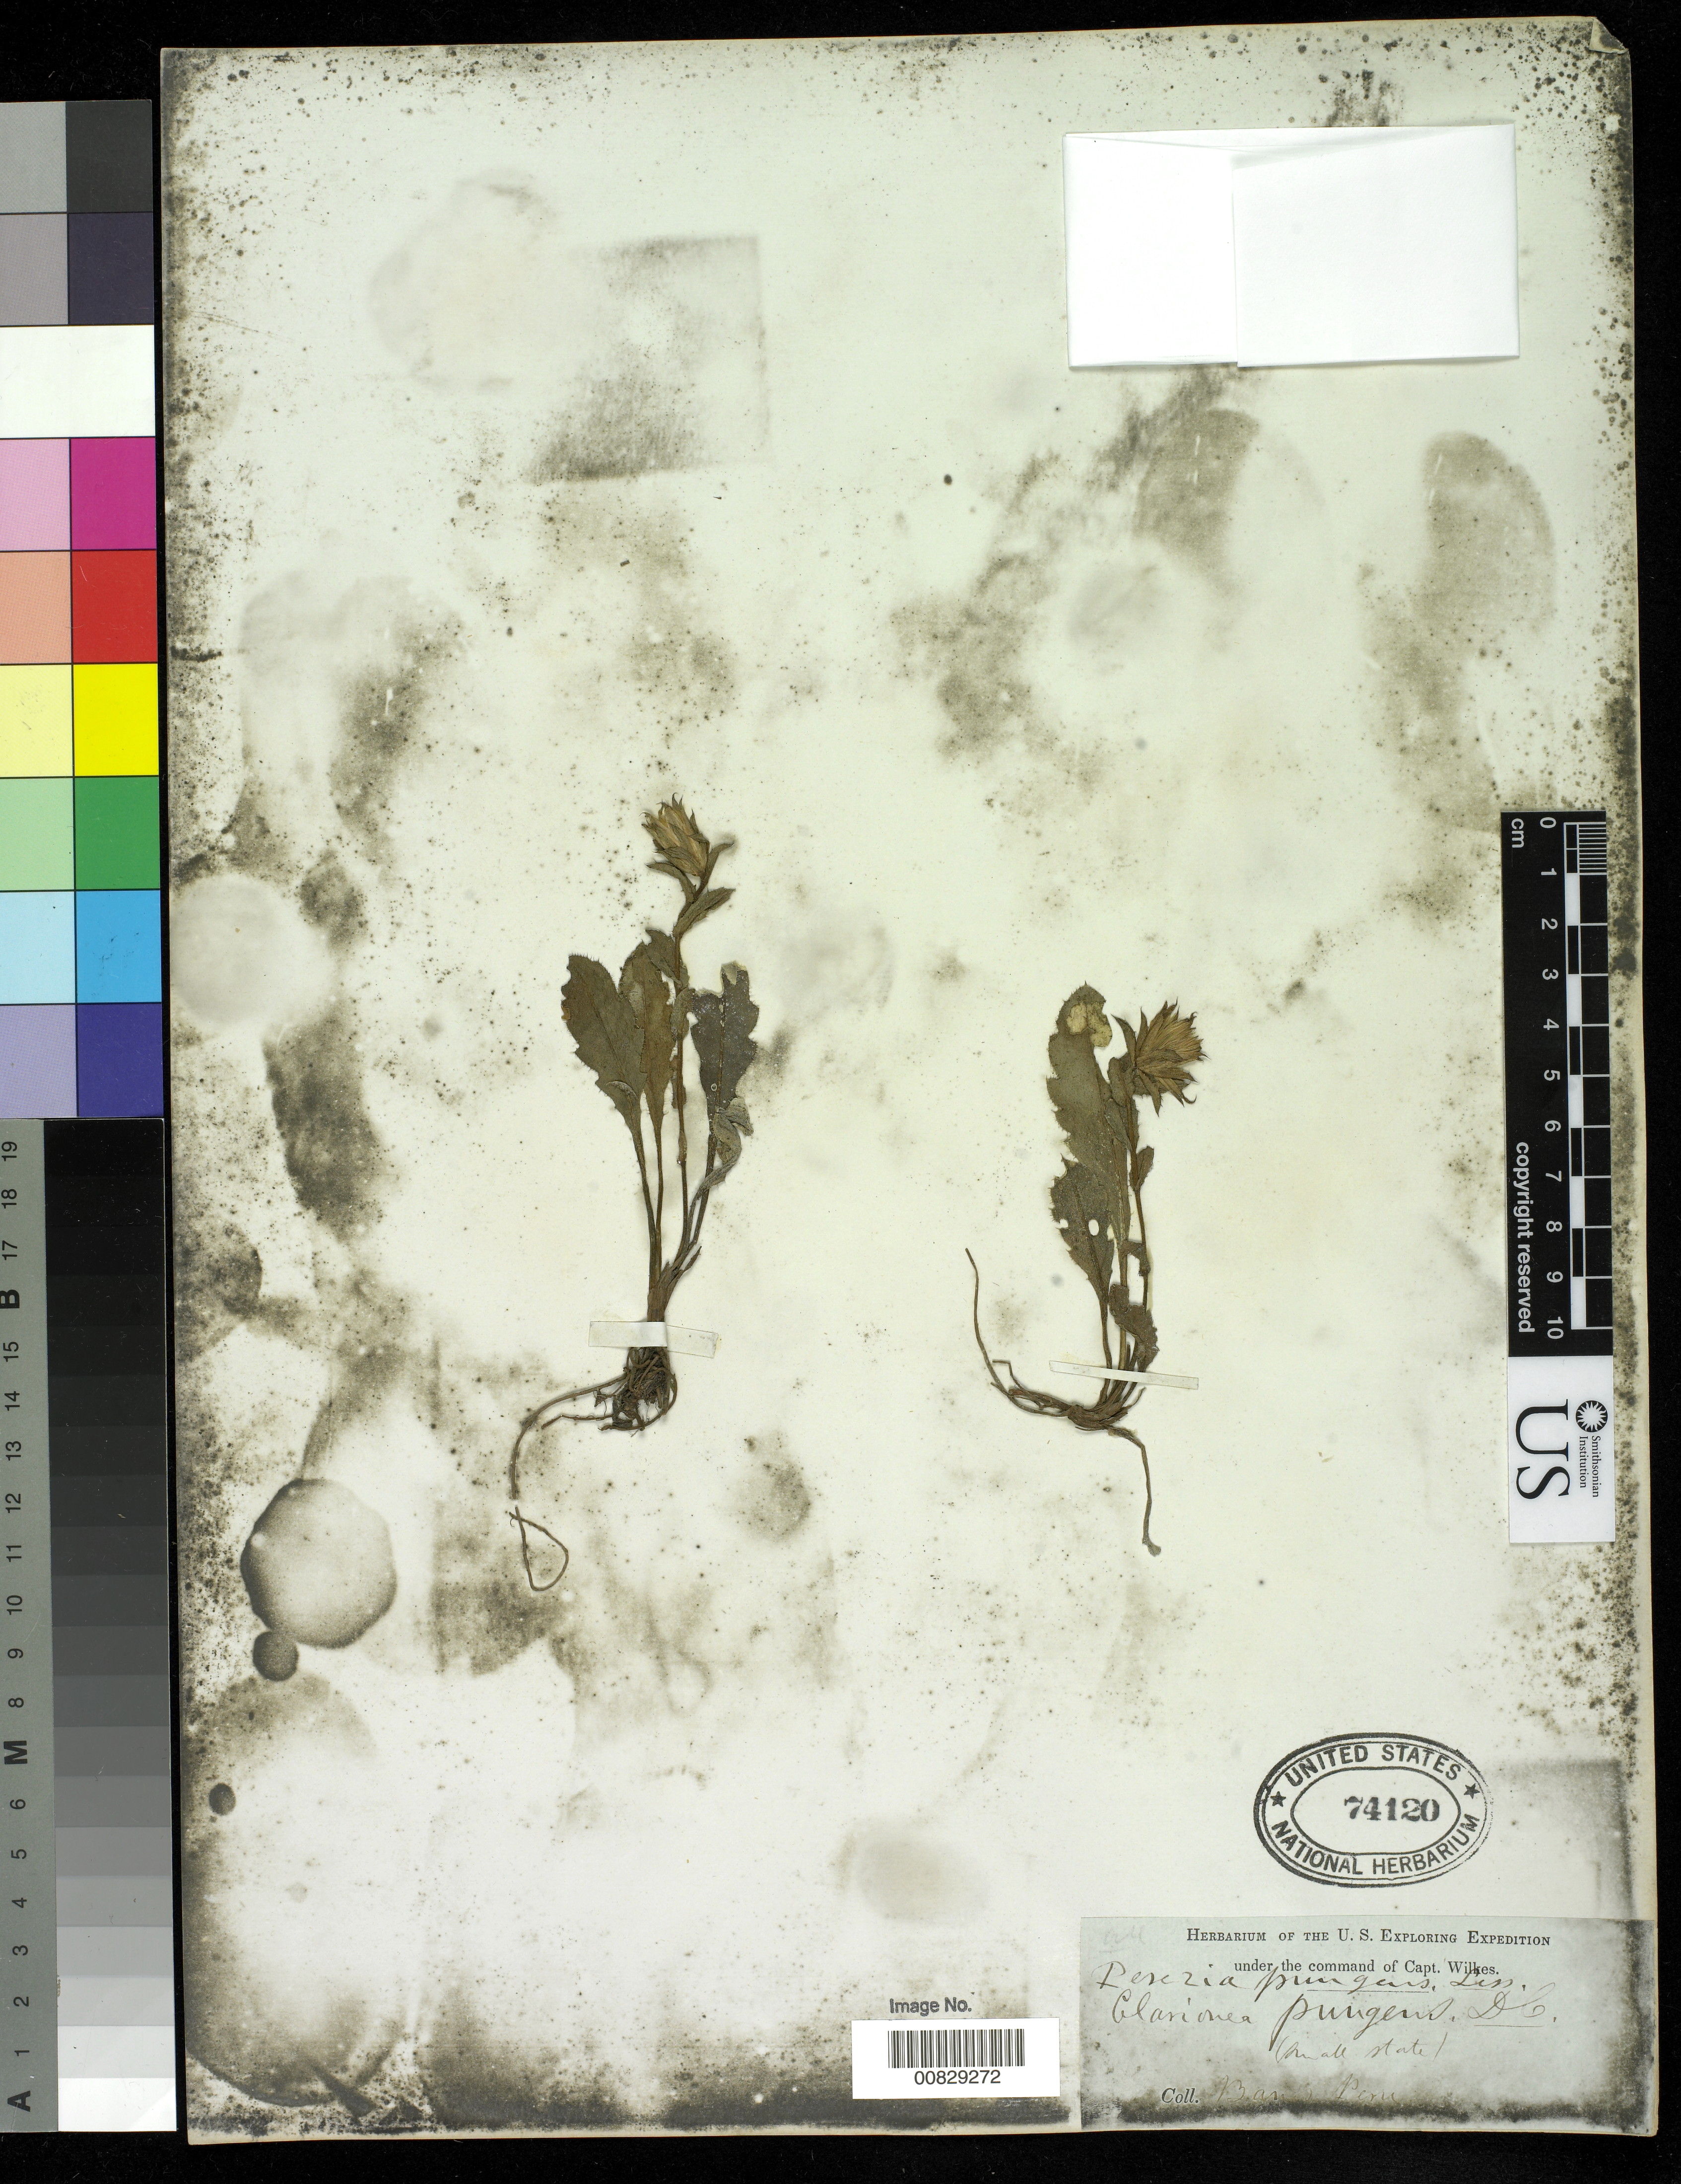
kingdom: Plantae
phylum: Tracheophyta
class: Magnoliopsida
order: Asterales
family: Asteraceae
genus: Perezia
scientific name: Perezia pungens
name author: (Humb. & Bonpl.) Less.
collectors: Wilkes Explor. Exped.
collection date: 1838/1842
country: Peru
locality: Banos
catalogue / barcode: US 74120